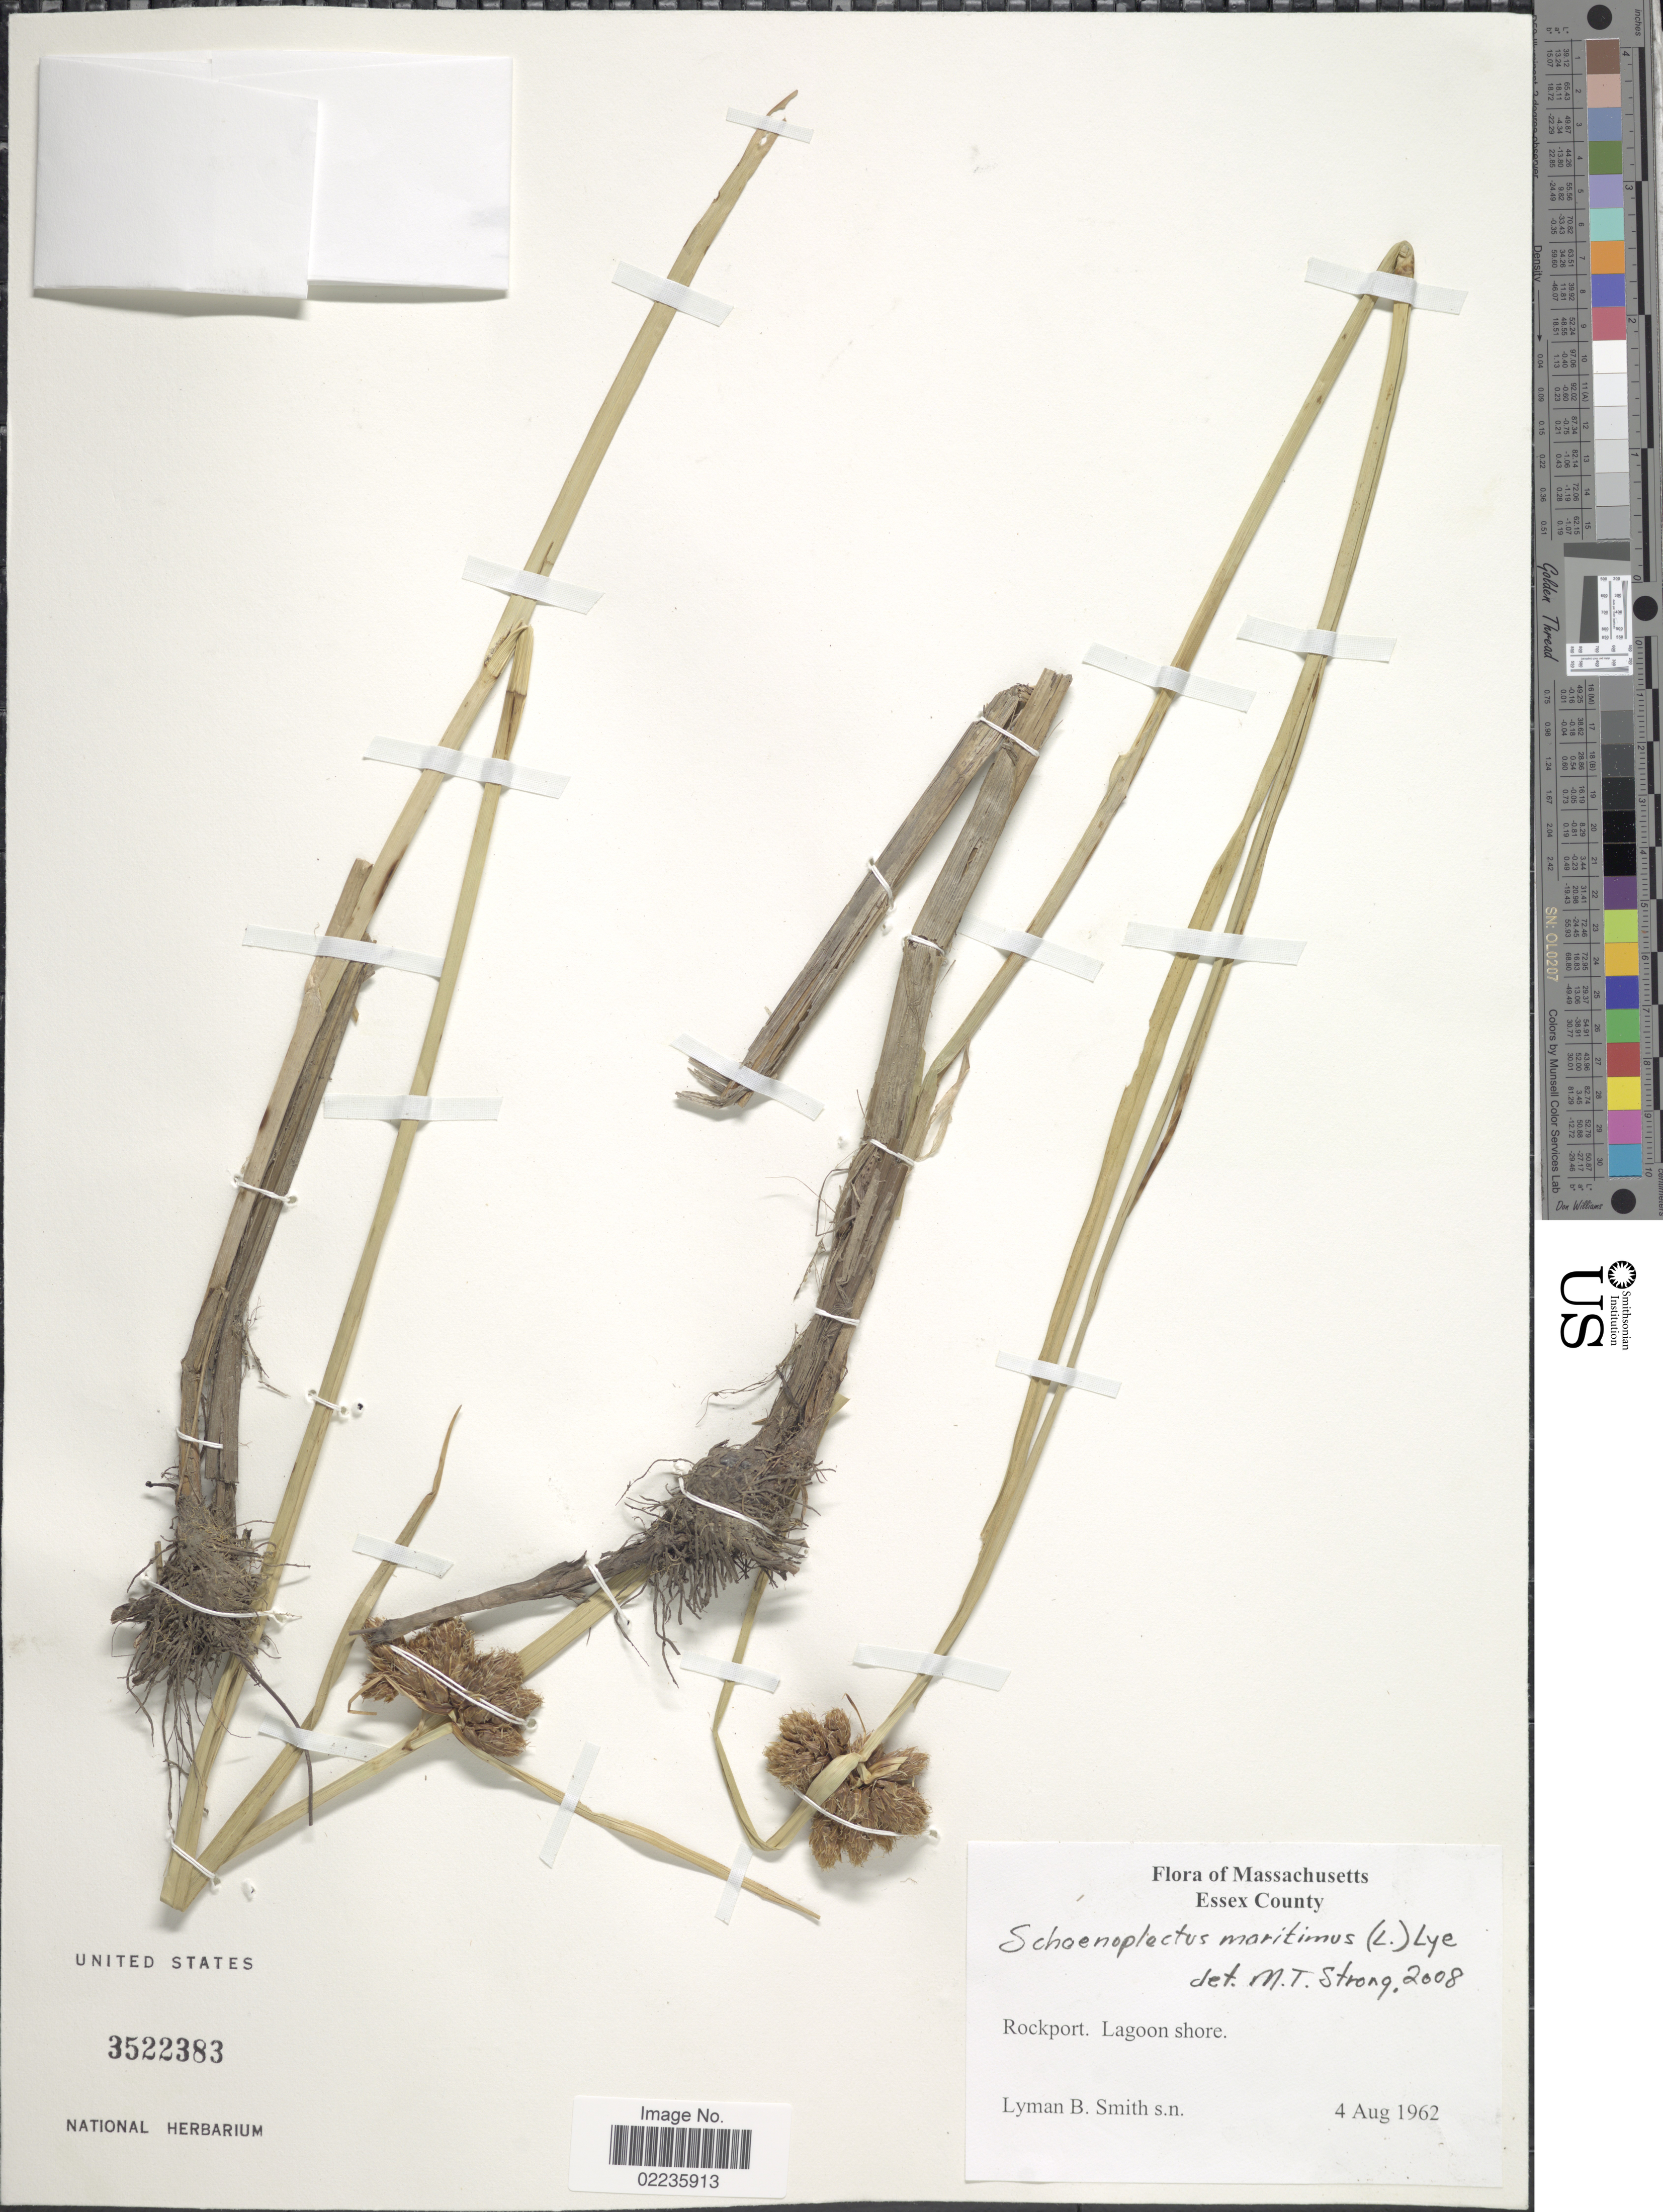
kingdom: Plantae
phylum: Tracheophyta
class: Liliopsida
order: Poales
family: Cyperaceae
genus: Bolboschoenus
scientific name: Bolboschoenus maritimus subsp. paludosus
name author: (A. Nelson) T. Koyama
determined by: Strong, M. T., (US), Smithsonian Institution - National Museum of Natural History (UNITED STATES)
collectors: L. Smith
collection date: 1962-08-04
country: United States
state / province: Massachusetts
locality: Essex County. Rockport. Lagoon Shore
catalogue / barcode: US 3522383